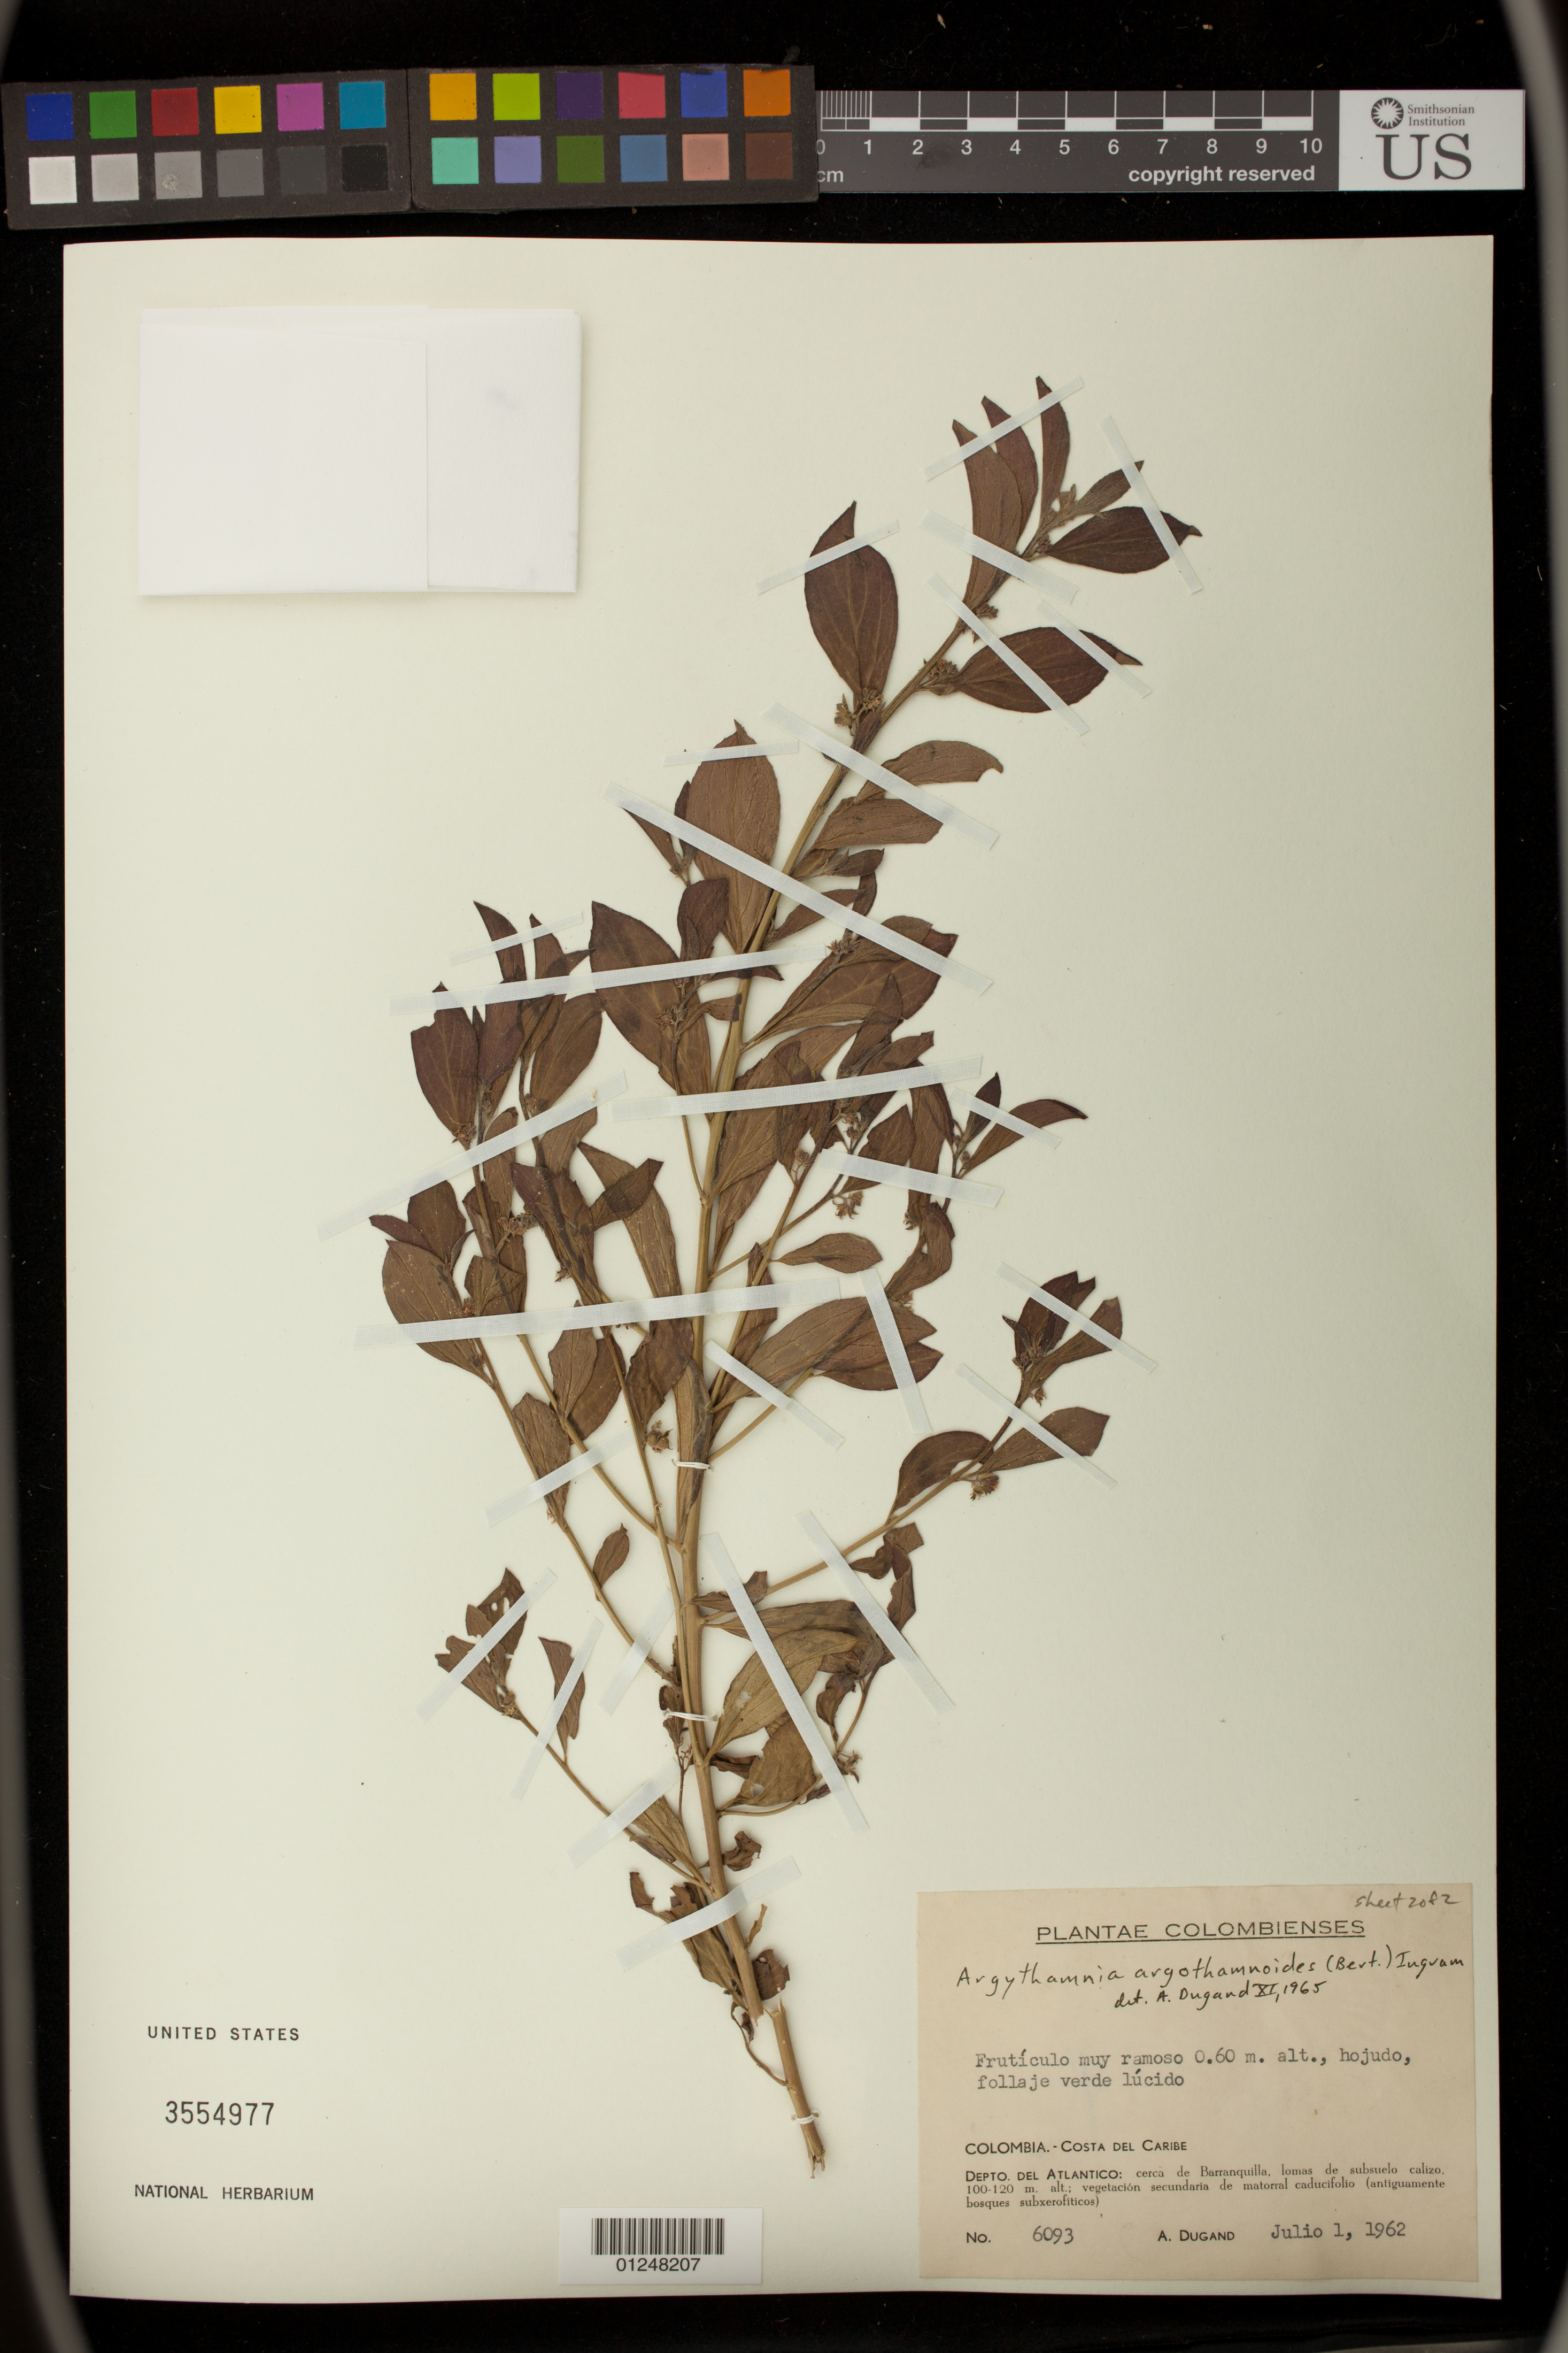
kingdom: Plantae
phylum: Tracheophyta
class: Magnoliopsida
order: Malpighiales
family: Euphorbiaceae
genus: Argythamnia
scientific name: Argythamnia argothamnoides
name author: (Bertero & Spreng.) J.W. Ingram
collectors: A. Dugand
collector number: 6093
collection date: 1962-07-01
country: Colombia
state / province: Atlantico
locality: cerca de Barranquilla, Iomas de subsuelo calizo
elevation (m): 100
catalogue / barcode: US 3554977